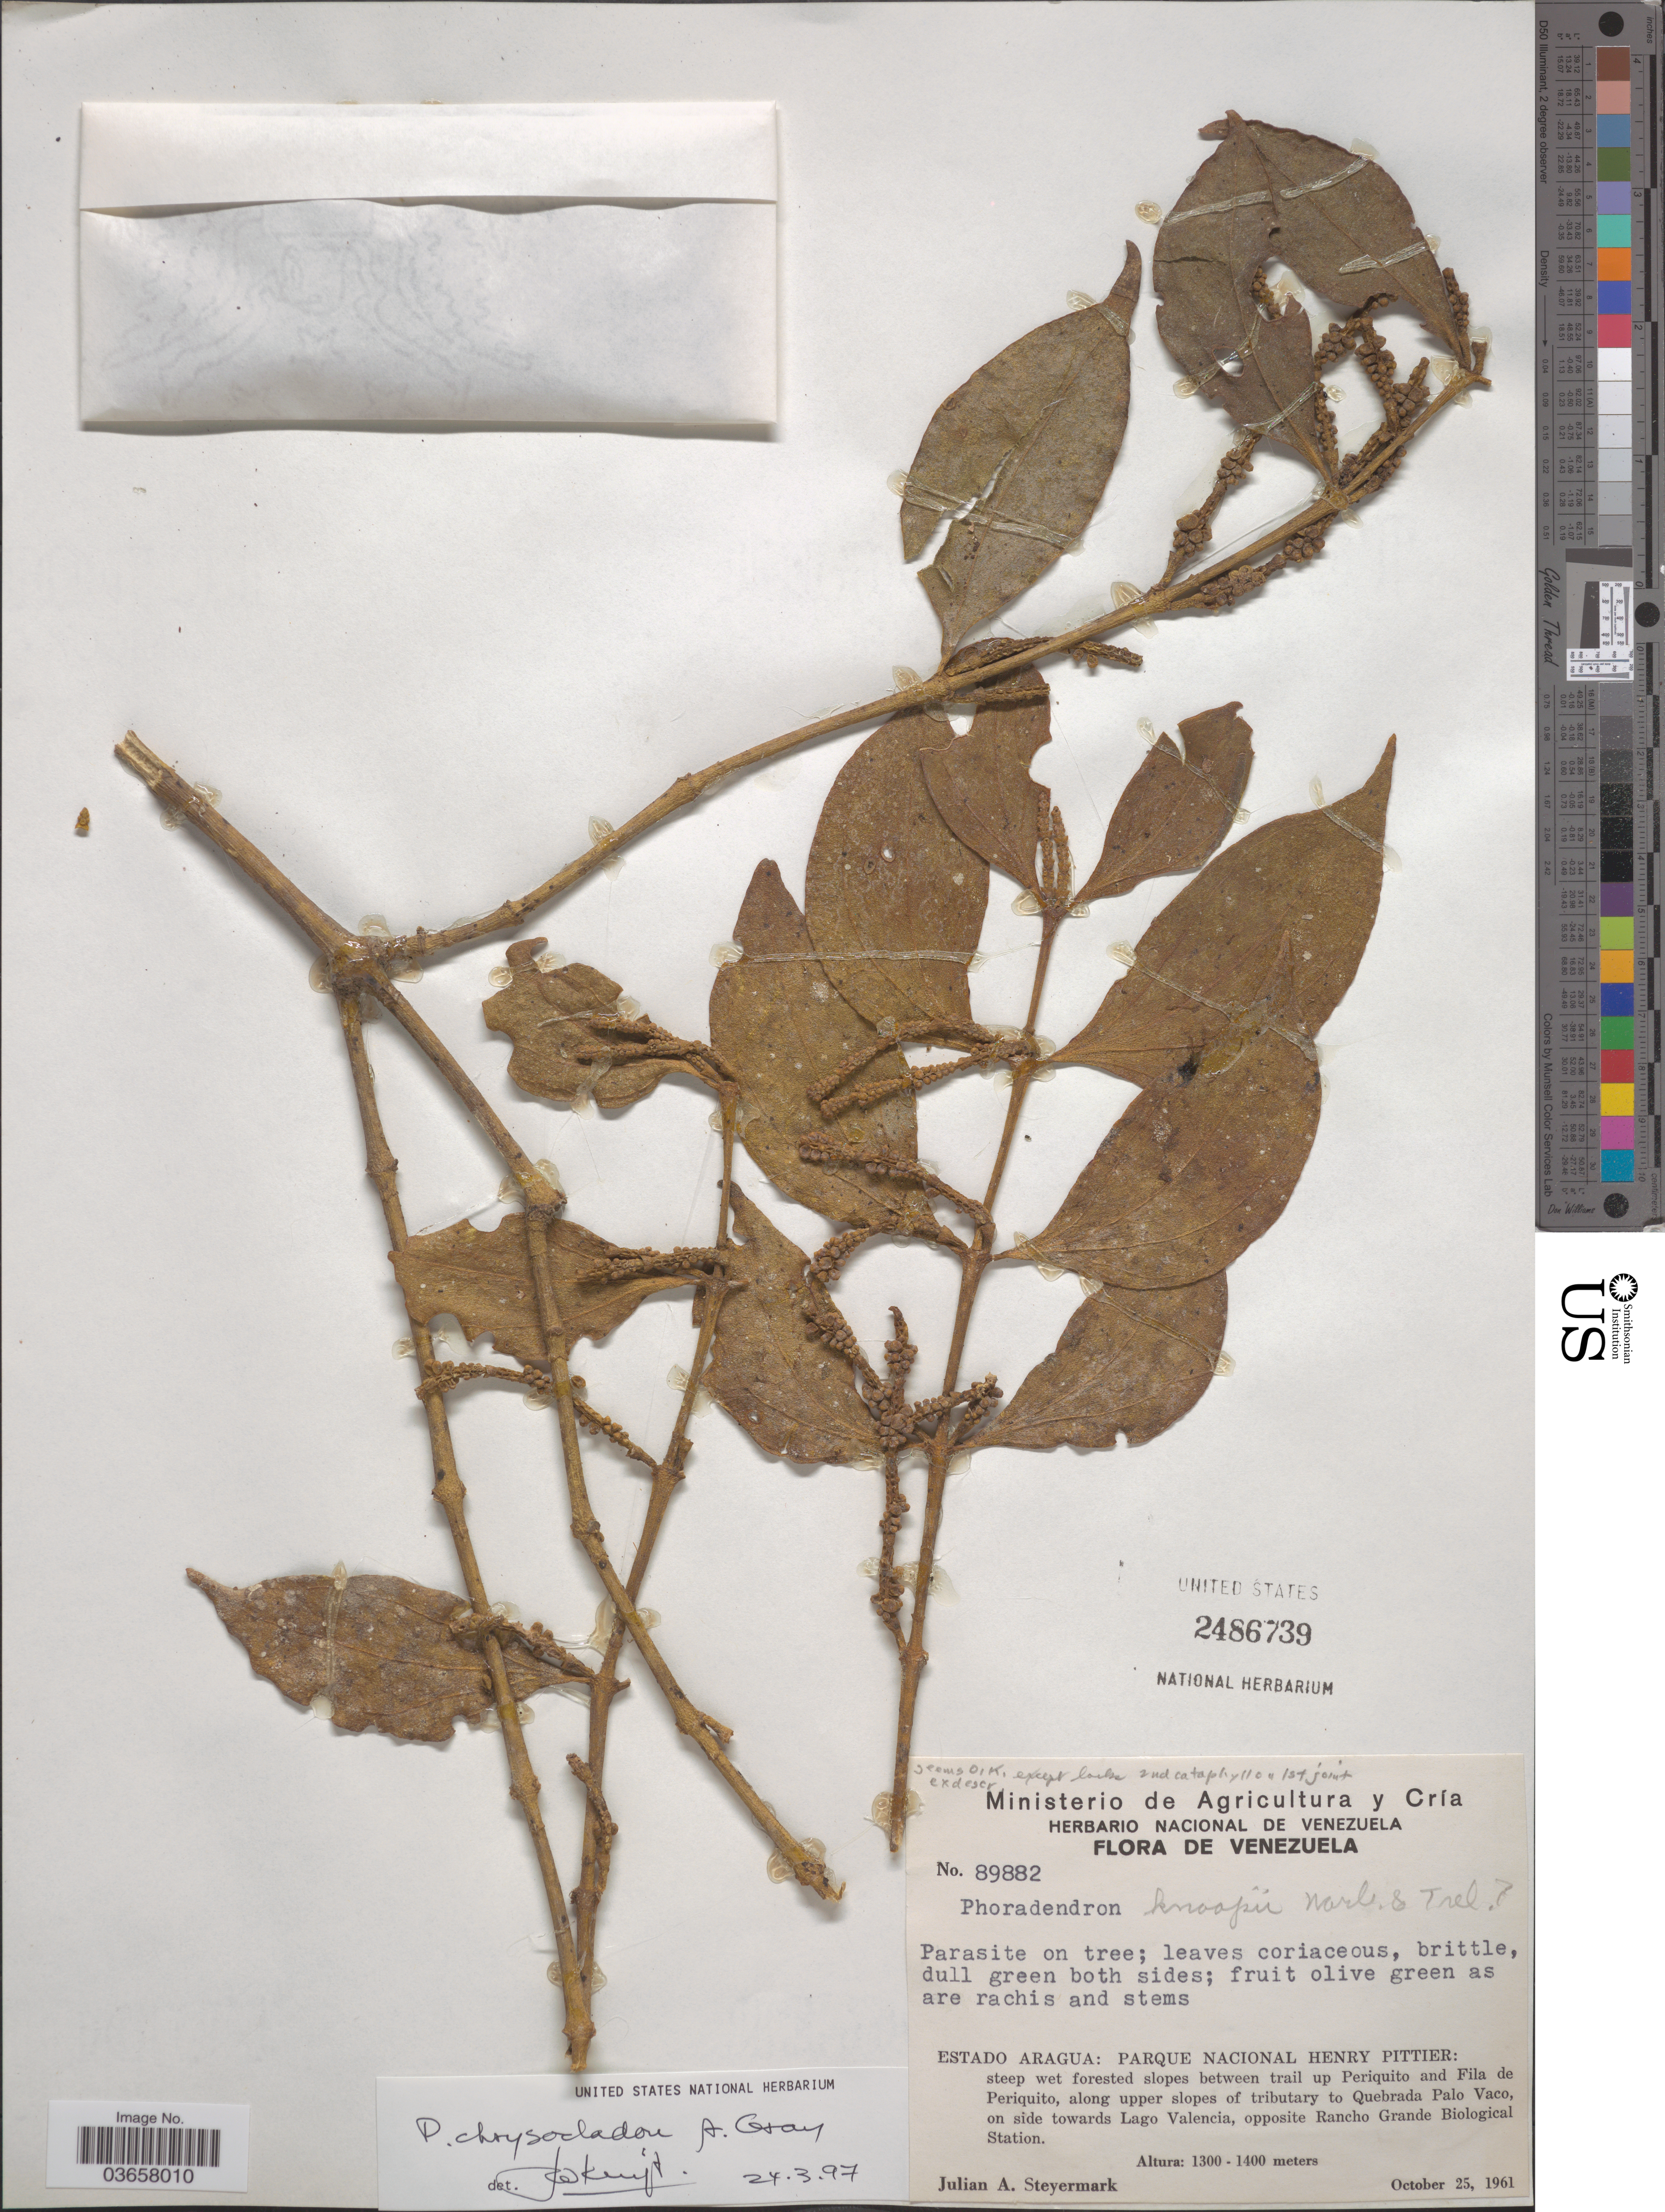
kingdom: Plantae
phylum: Tracheophyta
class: Magnoliopsida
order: Santalales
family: Viscaceae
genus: Phoradendron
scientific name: Phoradendron chrysocladon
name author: A. Gray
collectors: J. Steyermark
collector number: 89882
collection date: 1961-10-25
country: Venezuela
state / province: Aragua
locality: Parque Nacional Henry Pittier: steep wet forested slopes between trail up Periquito and Fila de Periquito, along upper slopes of tributary to Quebrada Palo Vaco, on side towards Lago Valencia, opposite Rancho Grande Biological Station.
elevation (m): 1300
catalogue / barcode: US 2486739